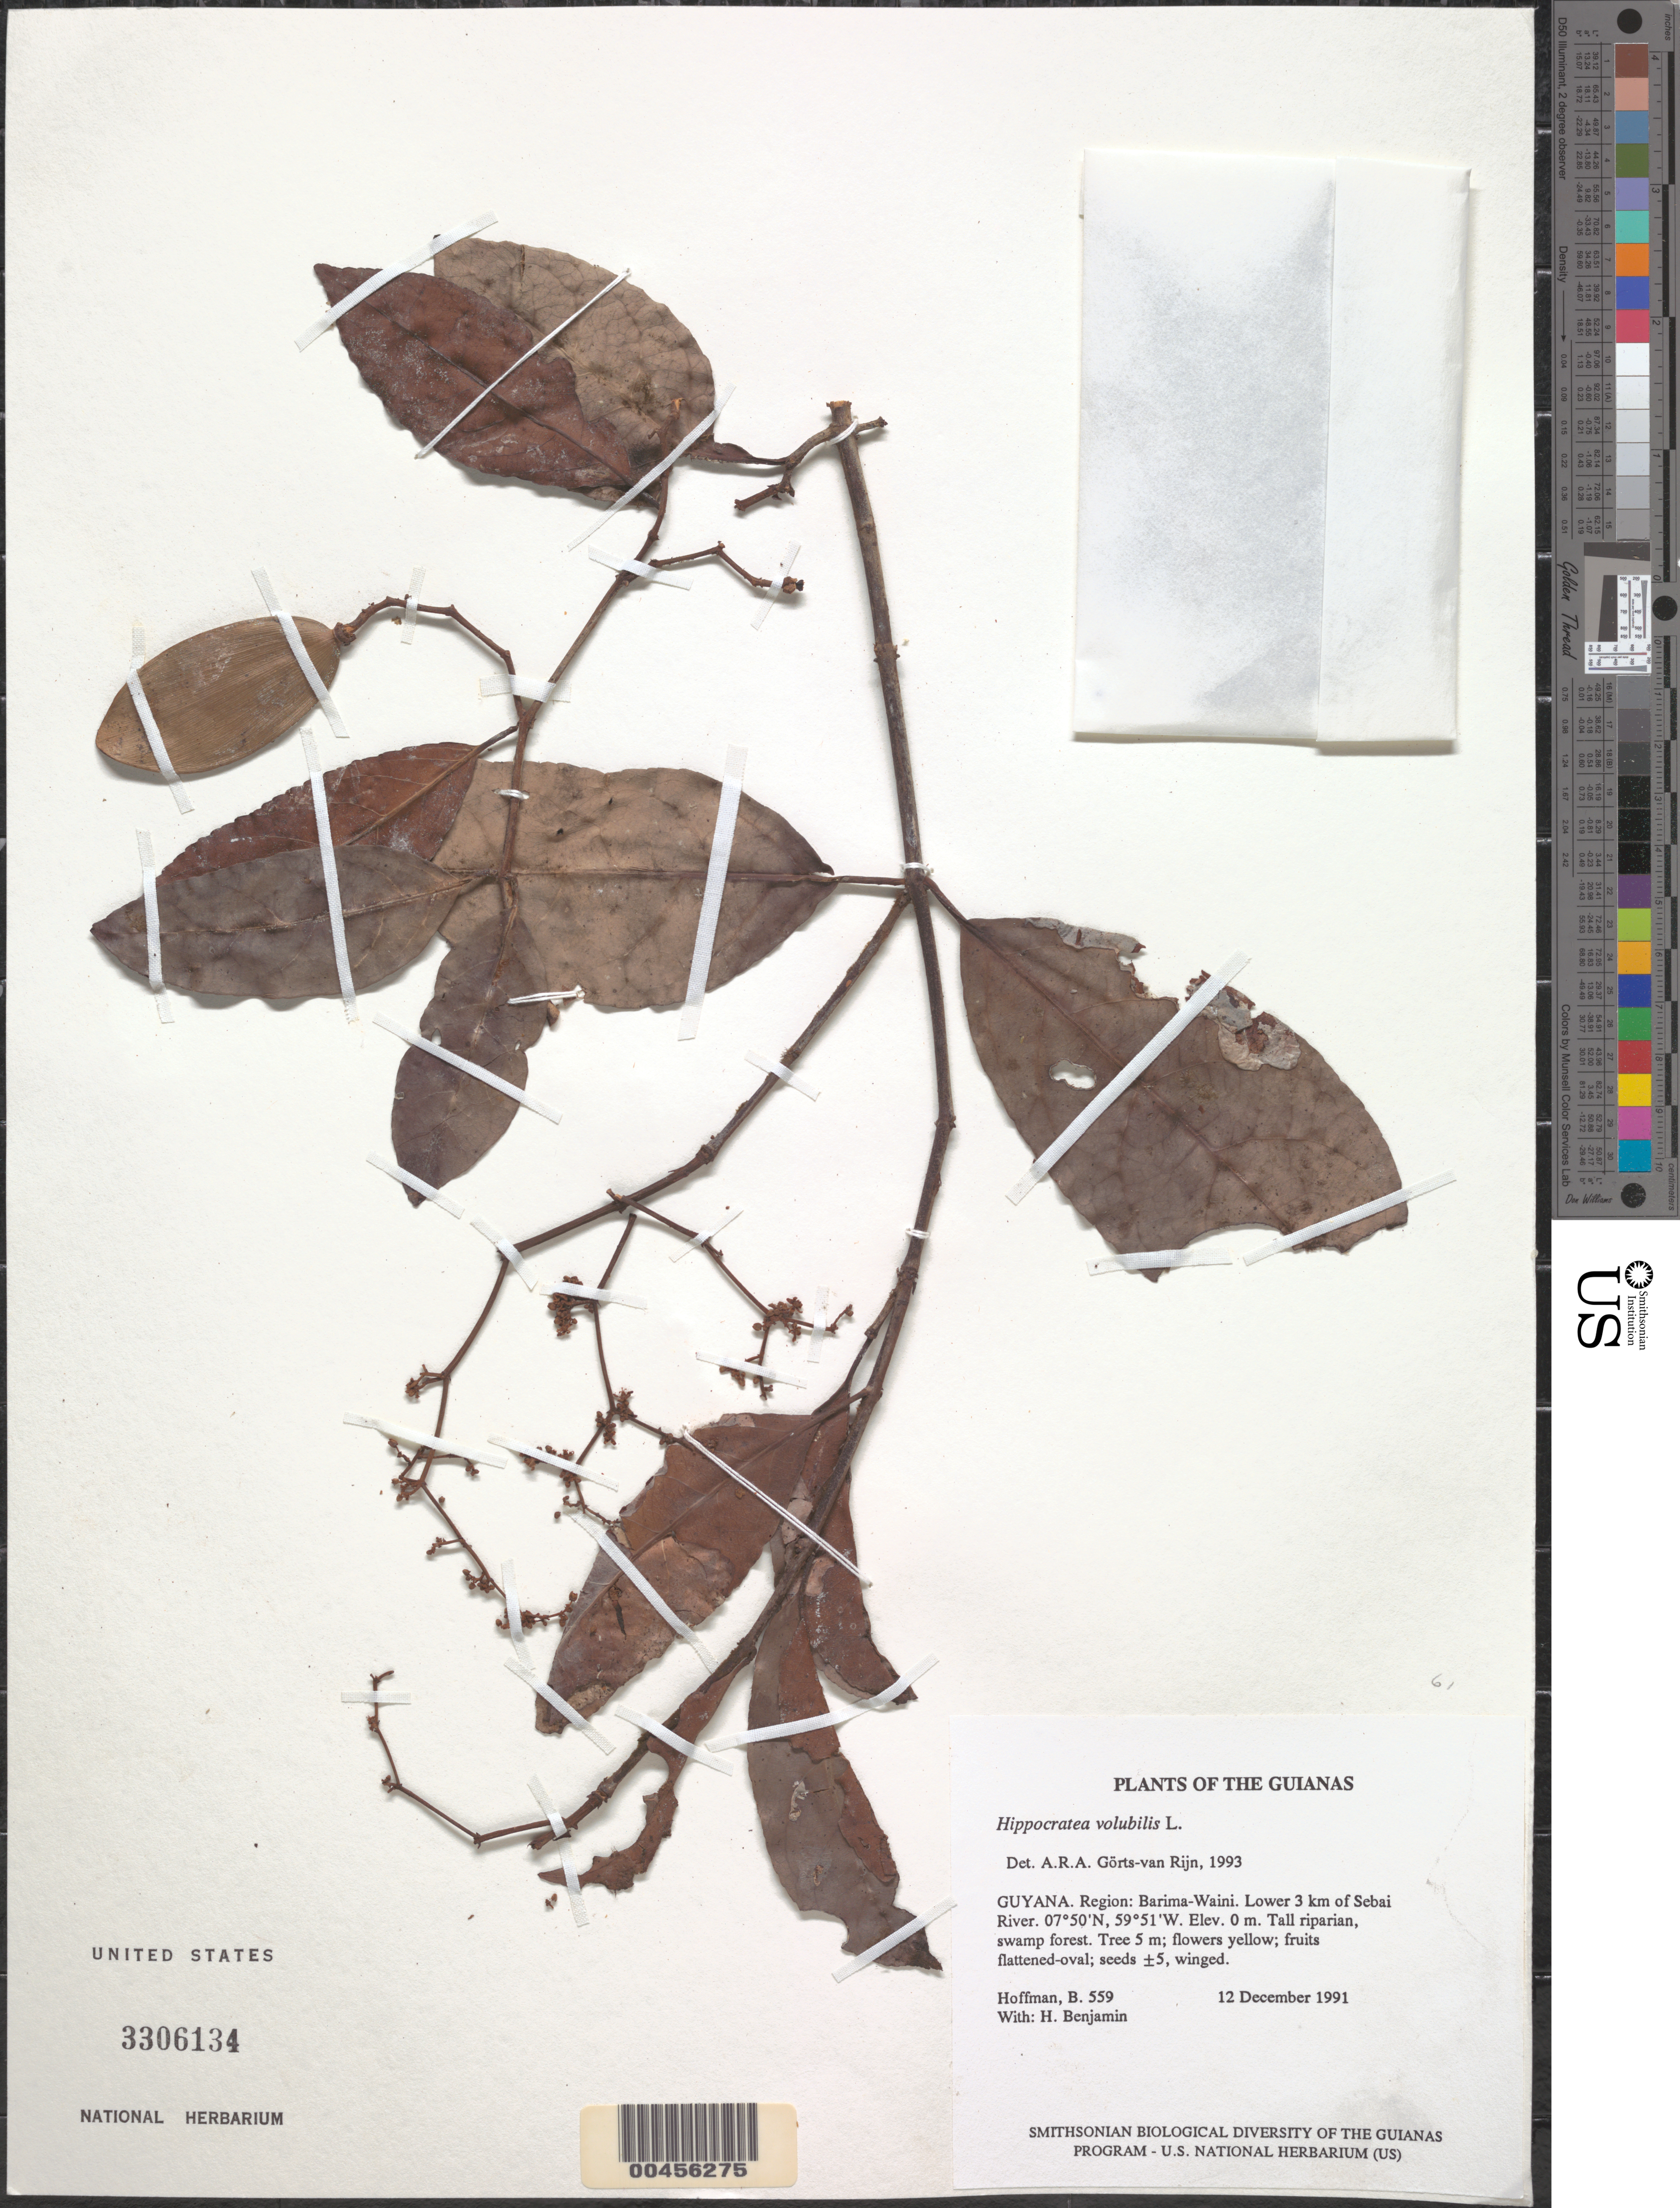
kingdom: Plantae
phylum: Tracheophyta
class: Magnoliopsida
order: Celastrales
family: Celastraceae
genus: Hippocratea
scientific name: Hippocratea volubilis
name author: L.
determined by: Görts-van Rijn, A. R. A.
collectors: B. Hoffman & H. Benjamin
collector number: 559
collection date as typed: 12 December 1991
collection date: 1991-12-12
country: Guyana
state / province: Barima-Waini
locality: Lower 3 km of Sebai River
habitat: Tall riparian, swamp forest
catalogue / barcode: US 3306134